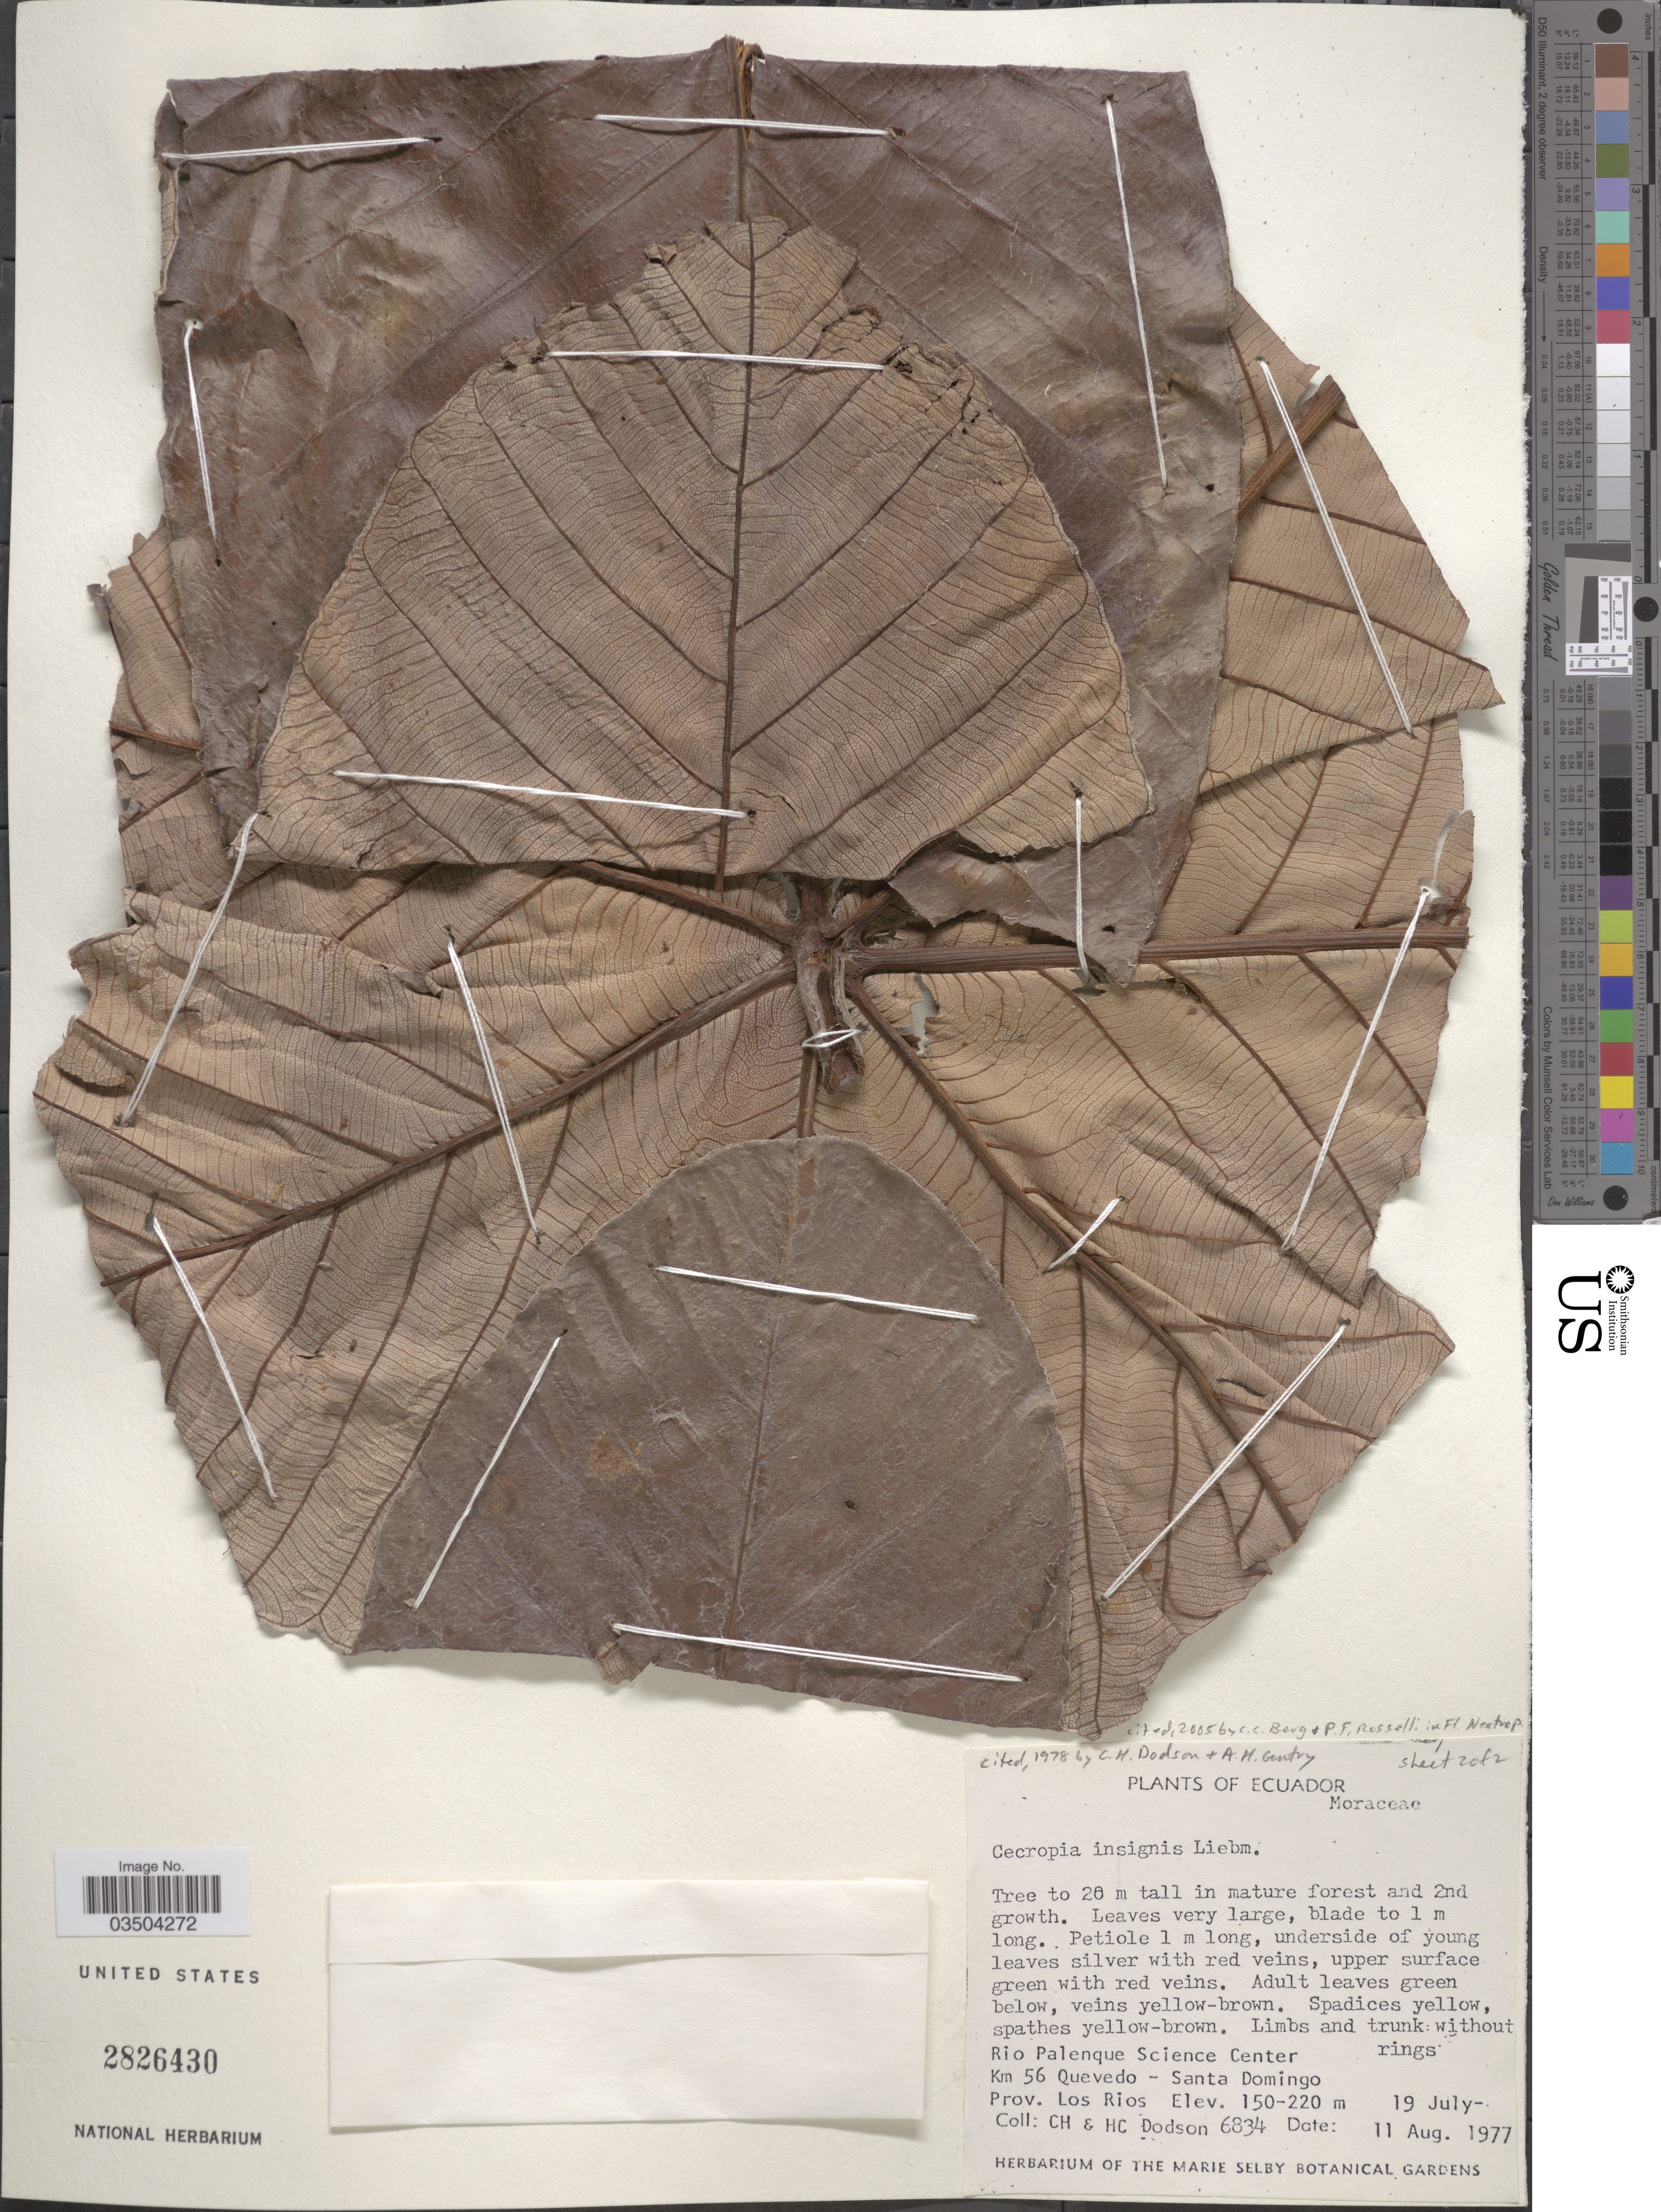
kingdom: Plantae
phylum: Tracheophyta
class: Magnoliopsida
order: Rosales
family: Urticaceae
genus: Cecropia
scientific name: Cecropia insignis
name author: Liebm.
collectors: C. H. Dodson & H. C. Dodson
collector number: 6834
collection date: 1977-07-19/1977-08-11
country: Ecuador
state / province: Los Ríos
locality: Rio Palenque Science Center. Km 56 Quevedo - Santo Domingo.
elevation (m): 150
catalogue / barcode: US 2826430